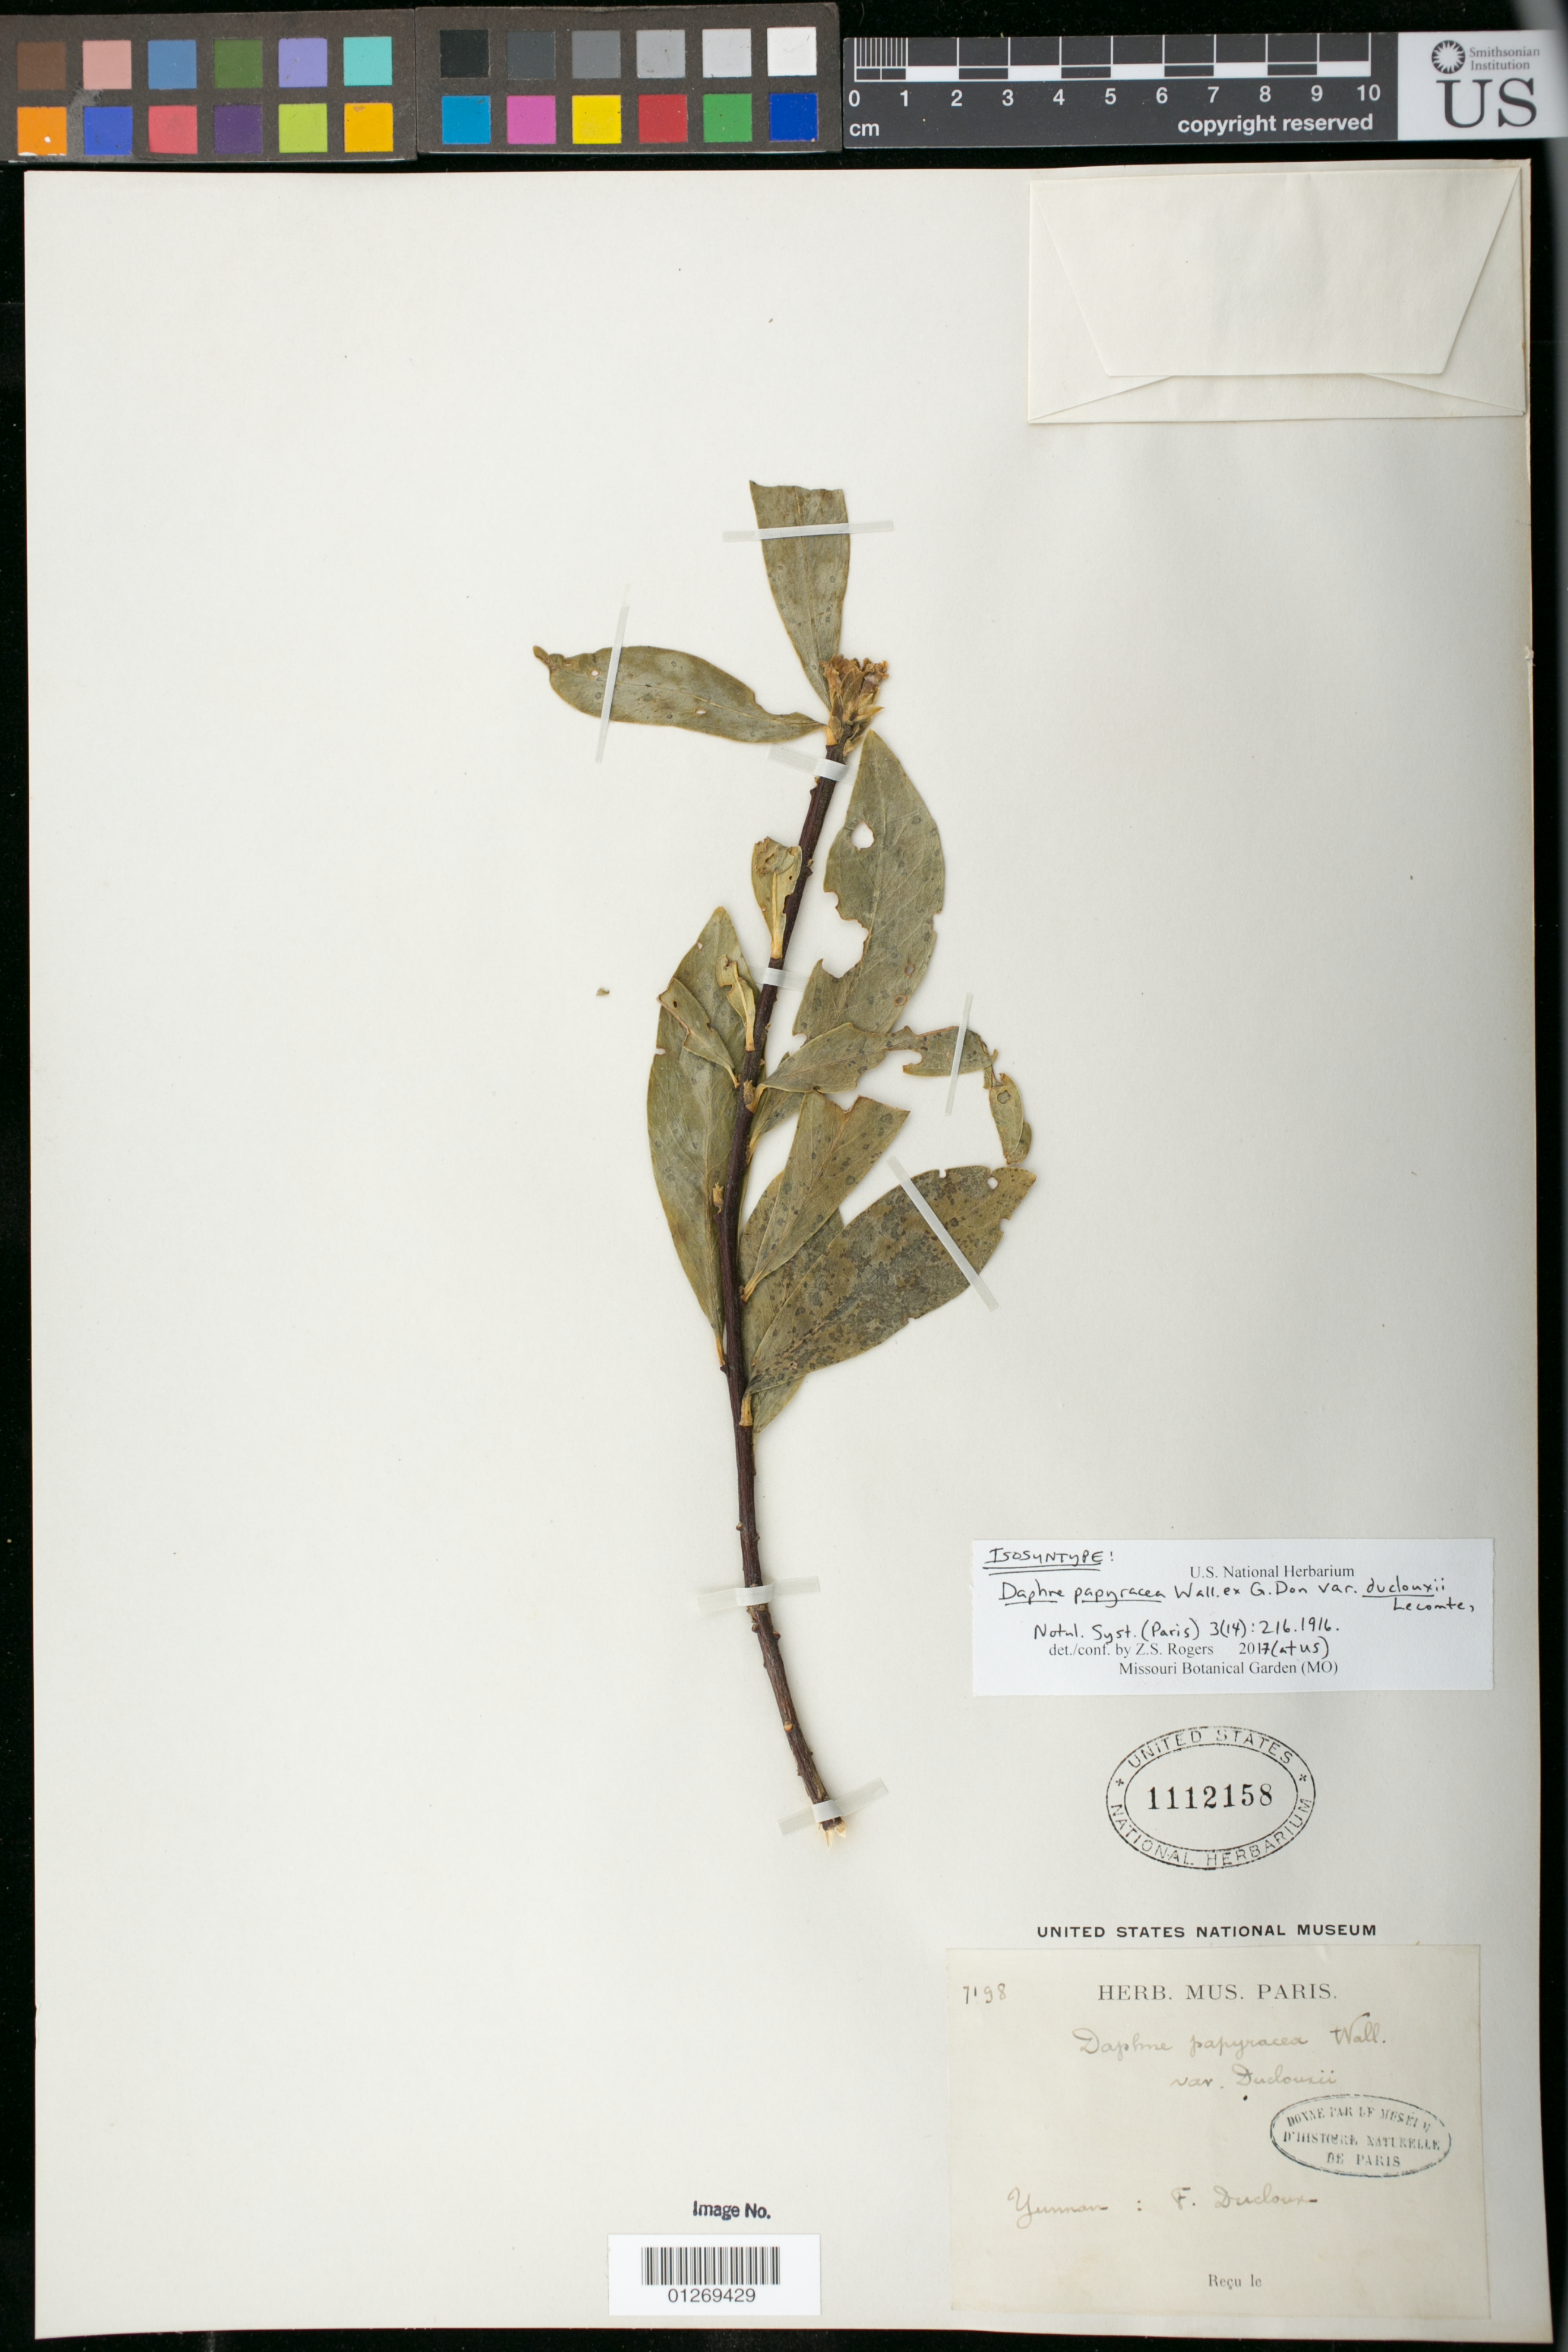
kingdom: Plantae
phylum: Tracheophyta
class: Magnoliopsida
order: Malvales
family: Thymelaeaceae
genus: Daphne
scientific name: Daphne papyracea var. duclouxii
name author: Lecomte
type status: Isosyntype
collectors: F. Ducloux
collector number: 7198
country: China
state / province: Yunnan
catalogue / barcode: US 1112158